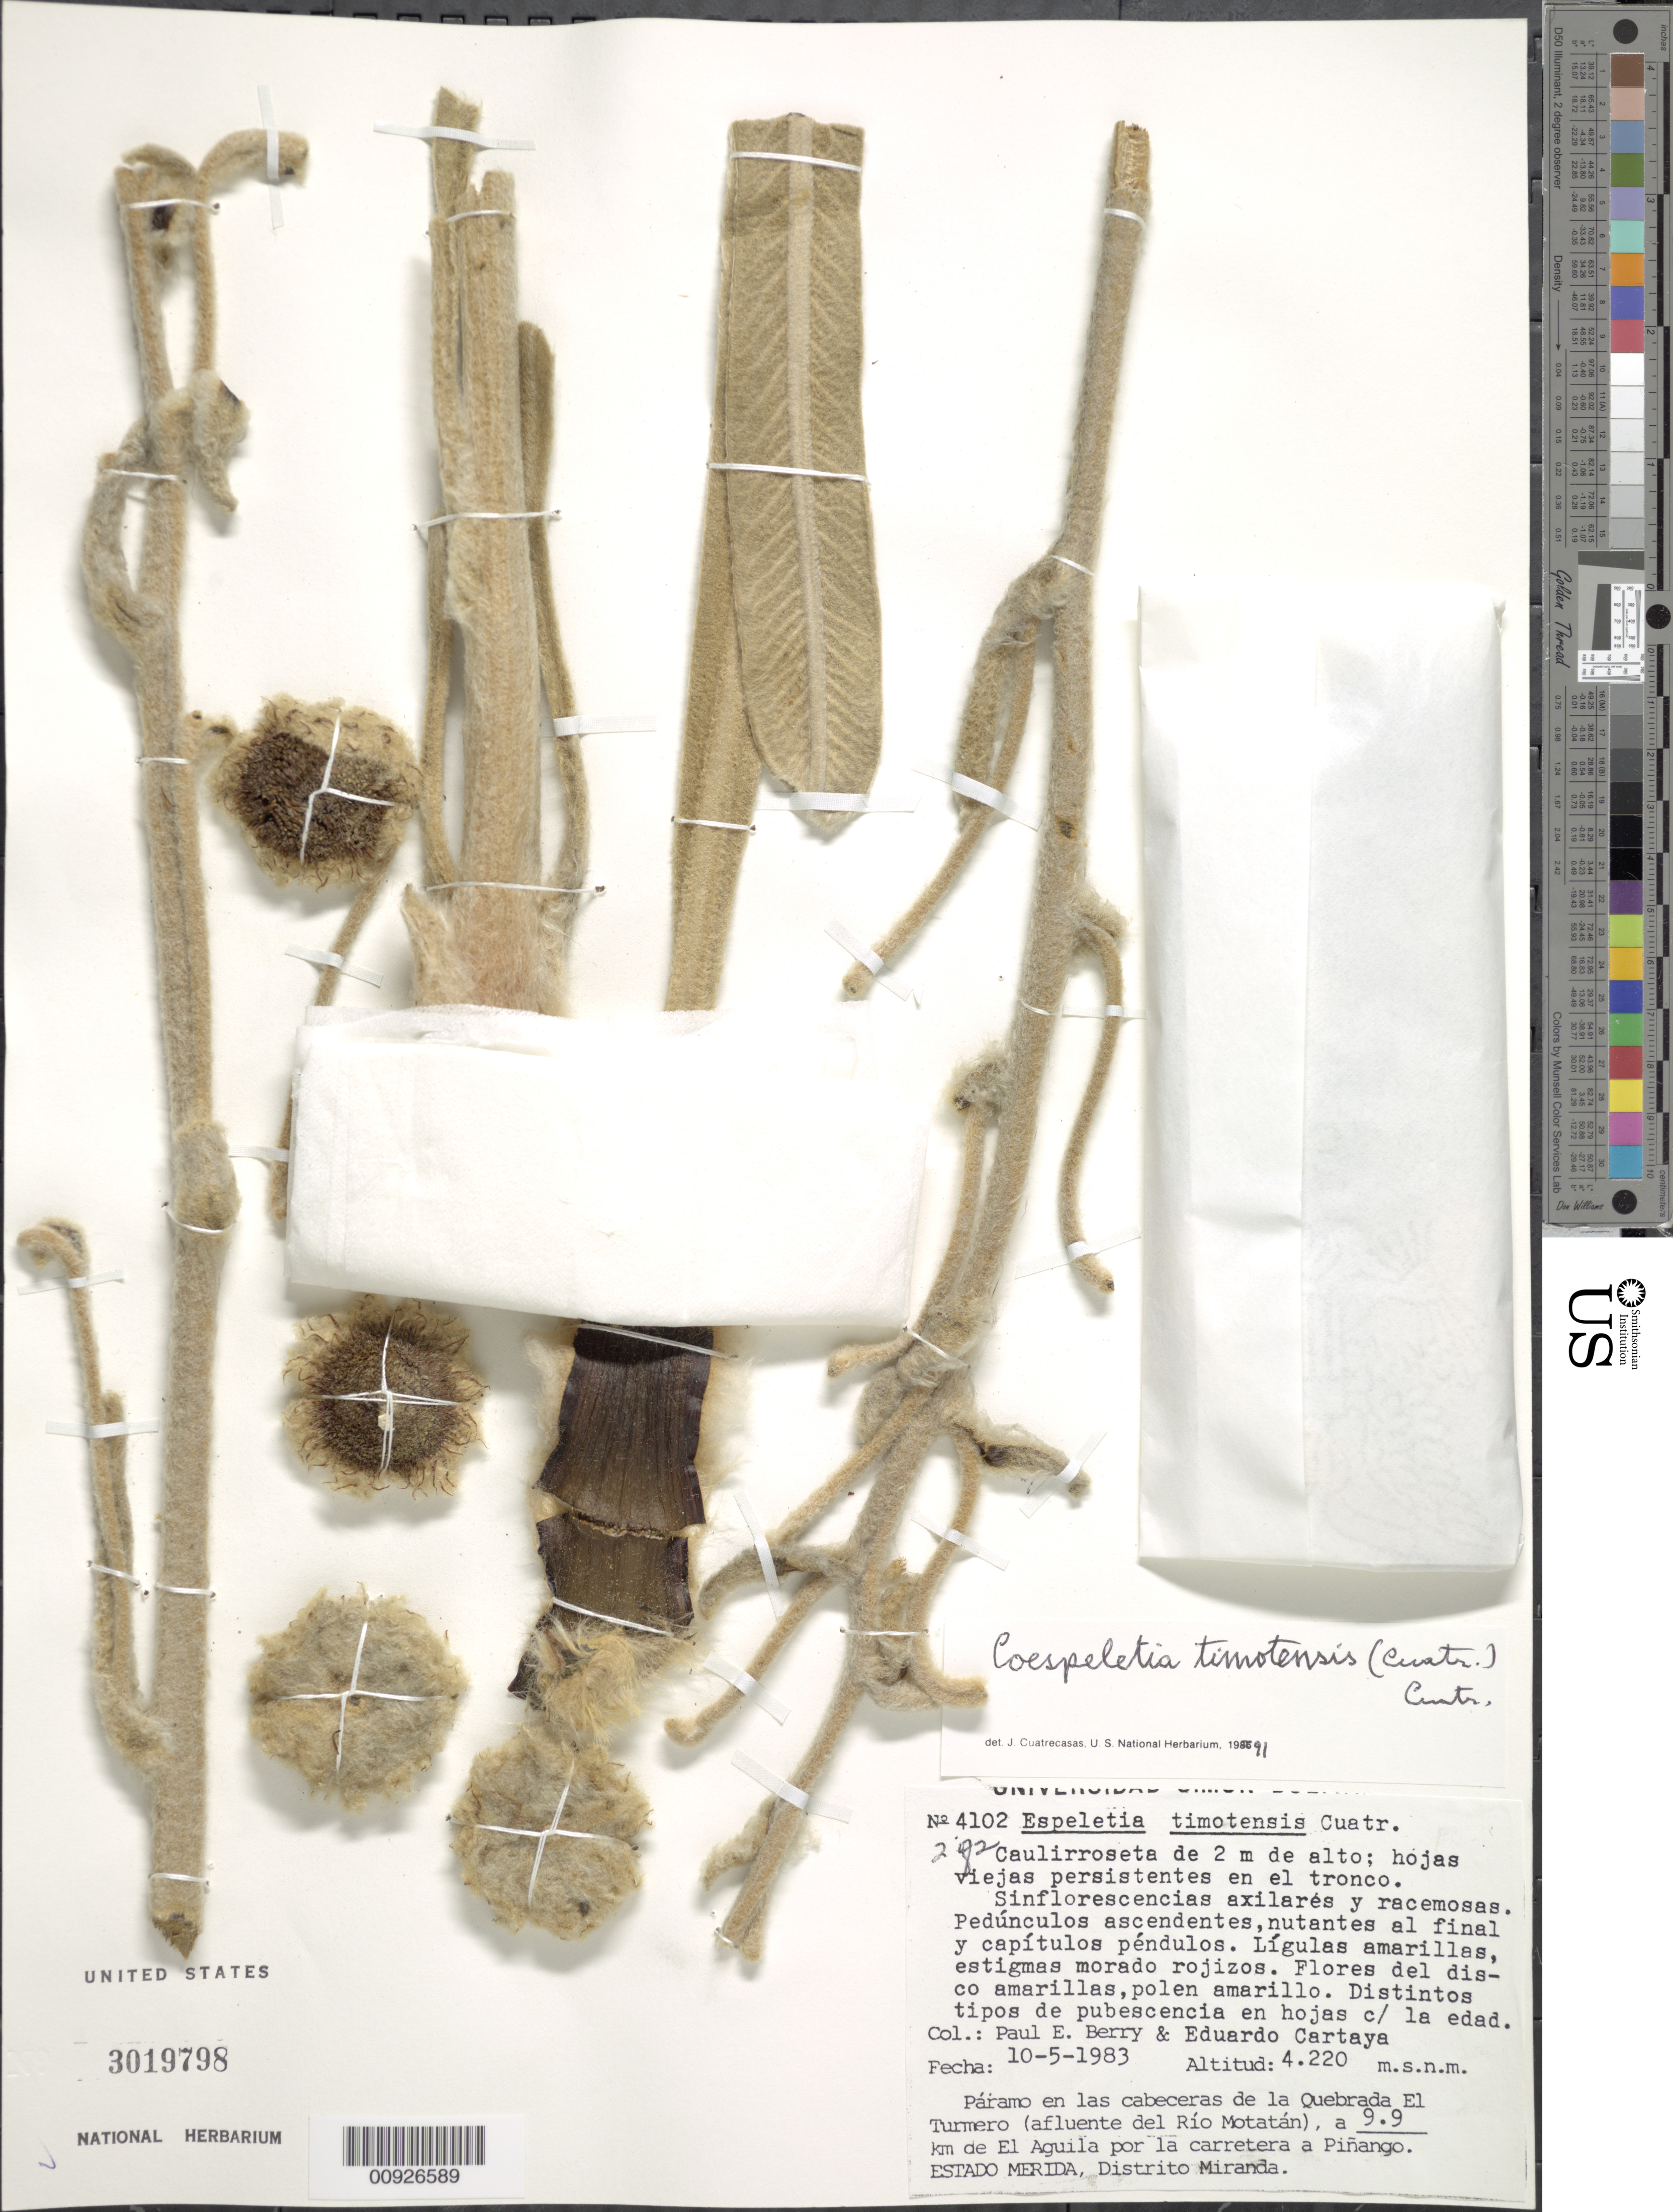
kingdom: Plantae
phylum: Tracheophyta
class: Magnoliopsida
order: Asterales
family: Asteraceae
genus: Coespeletia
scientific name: Coespeletia timotensis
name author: (Cuatrec.) Cuatrec.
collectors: P. E. Berry & E. Cartaya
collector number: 4102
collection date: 1983-05-10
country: Venezuela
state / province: Mérida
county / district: Miranda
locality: Páramo en las cabeceras de la Quebrada el Turmero (afluente del Río Motatán), a 9.9 km de El Aguila por la carretera a Piñango.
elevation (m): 4220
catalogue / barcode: US 3019798